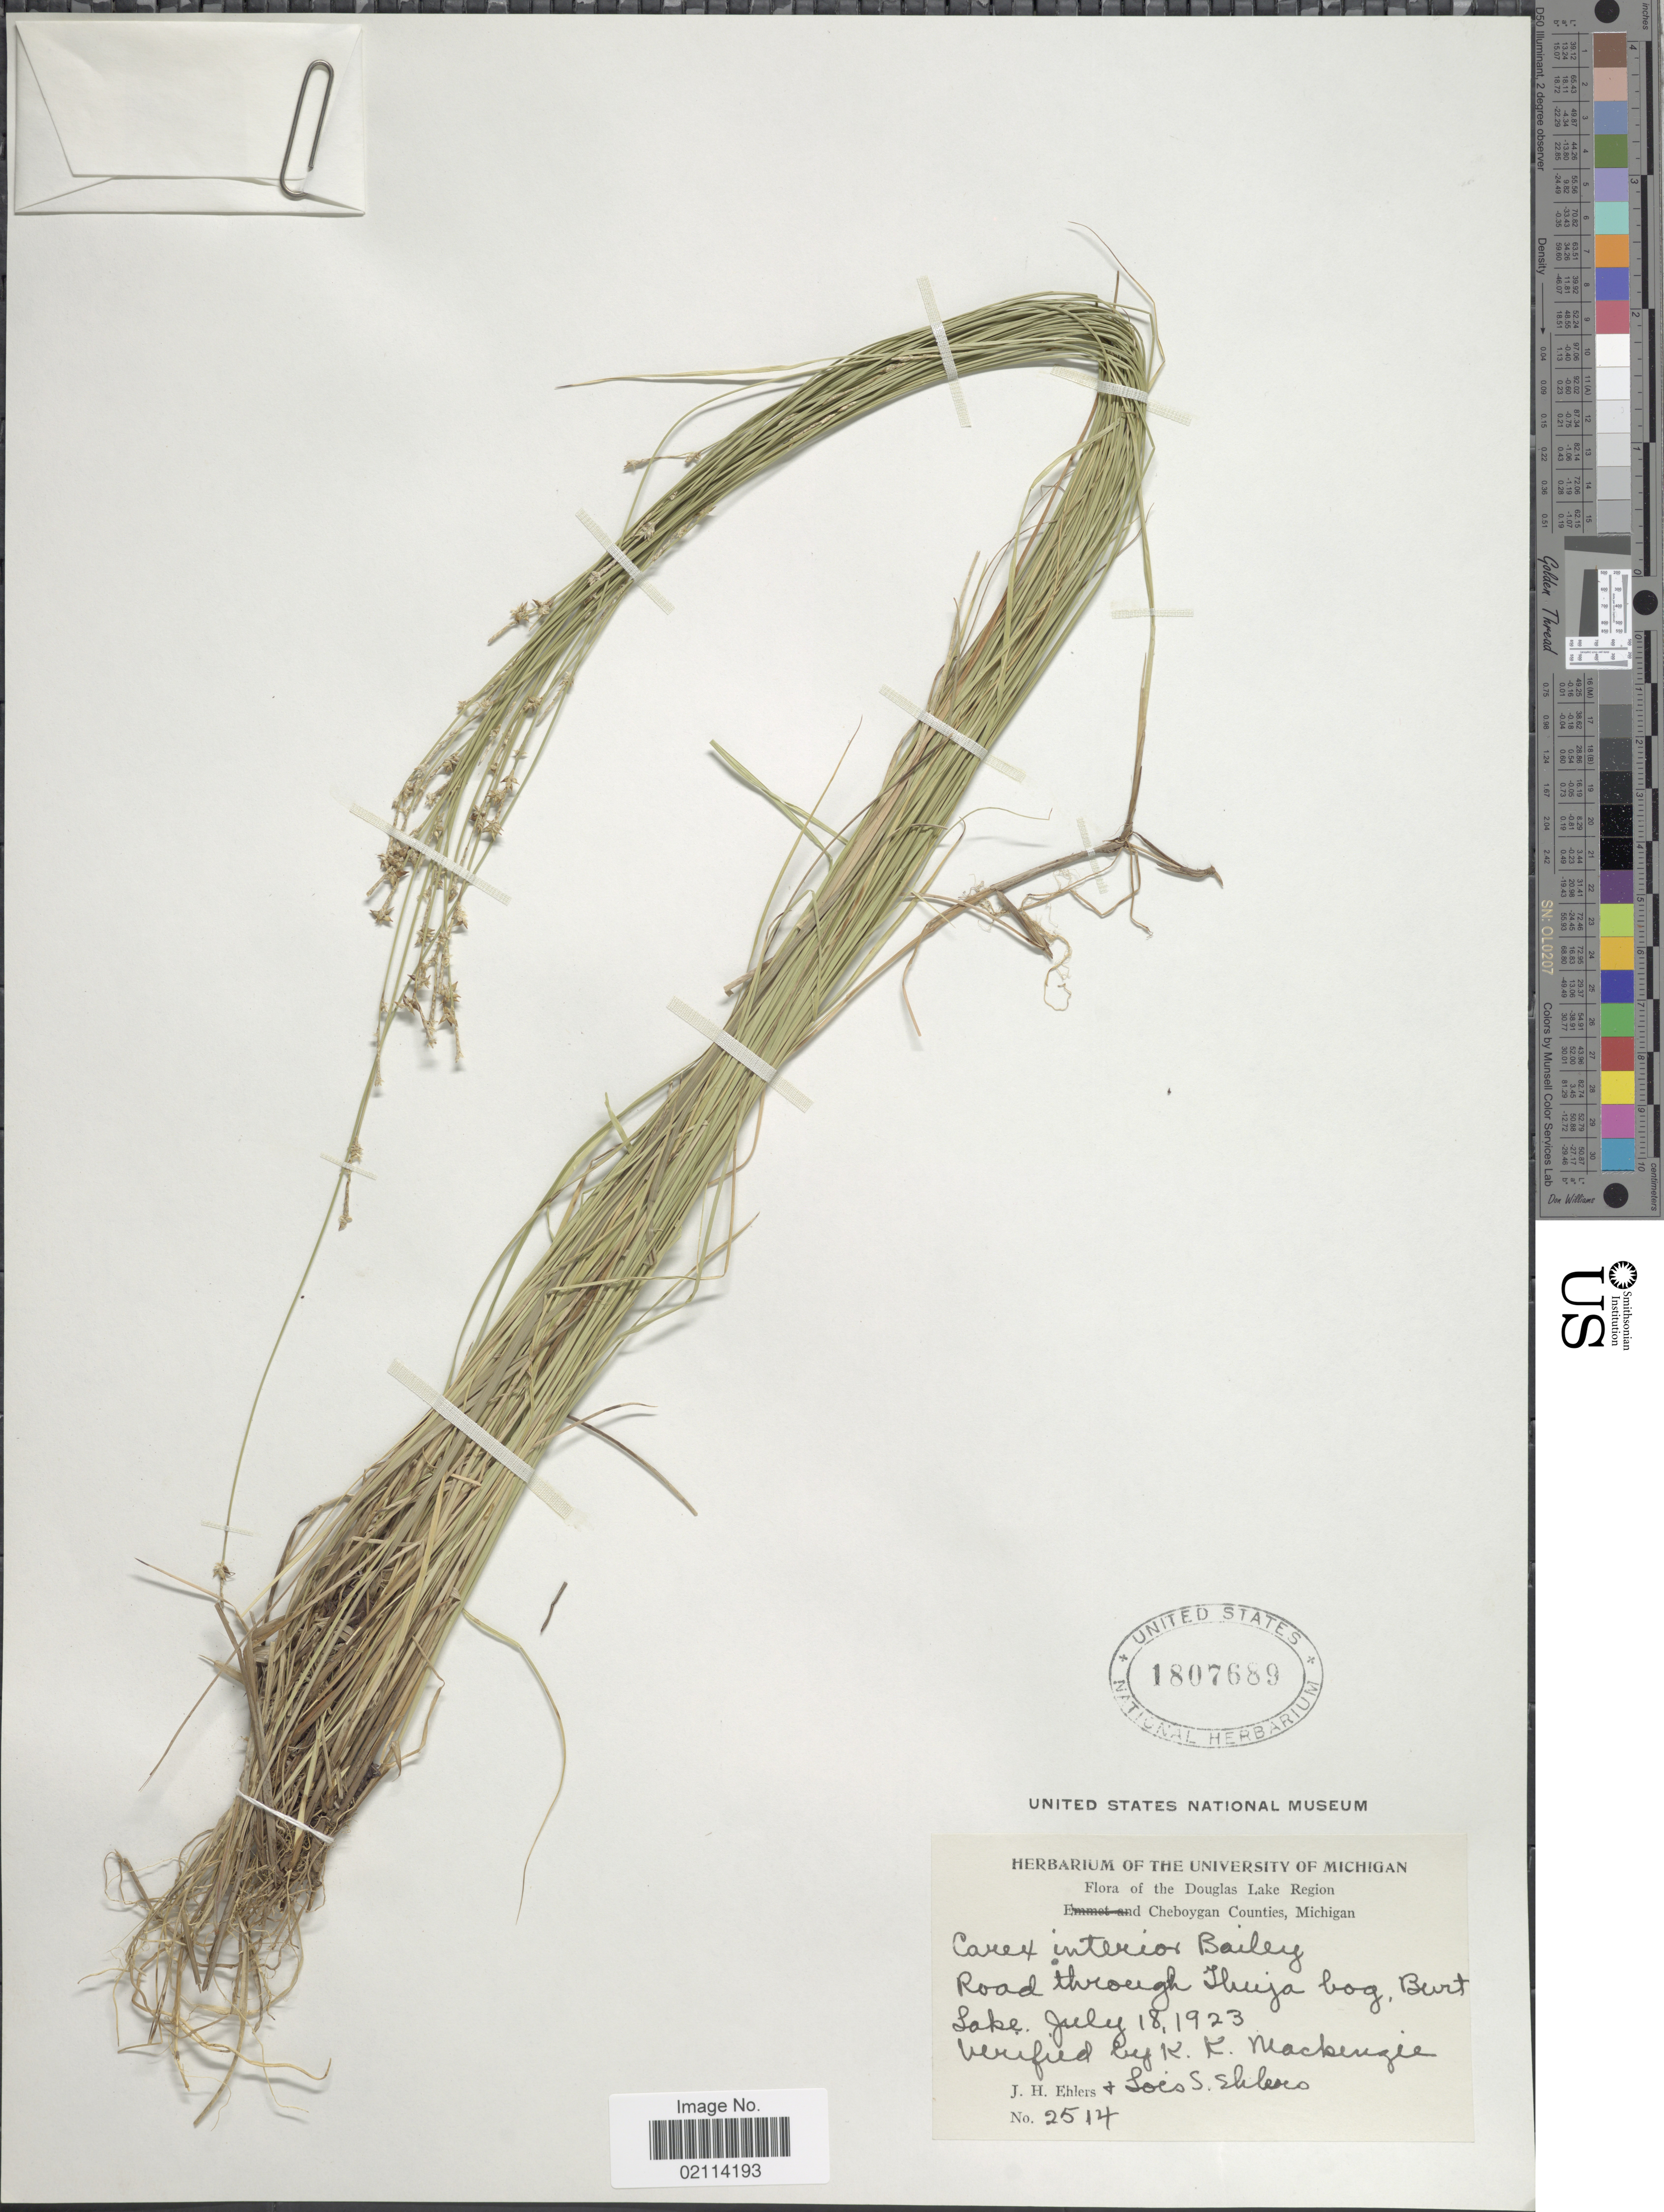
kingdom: Plantae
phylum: Tracheophyta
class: Liliopsida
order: Poales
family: Cyperaceae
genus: Carex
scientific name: Carex interior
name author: L.H. Bailey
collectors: J. H. Ehlers & L. Ehlers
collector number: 2514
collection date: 1923-07-18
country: United States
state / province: Michigan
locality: The Douglas Lake Region, Cheboygan County, Road through Thuja bog, Burt Lake.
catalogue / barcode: US 1807689